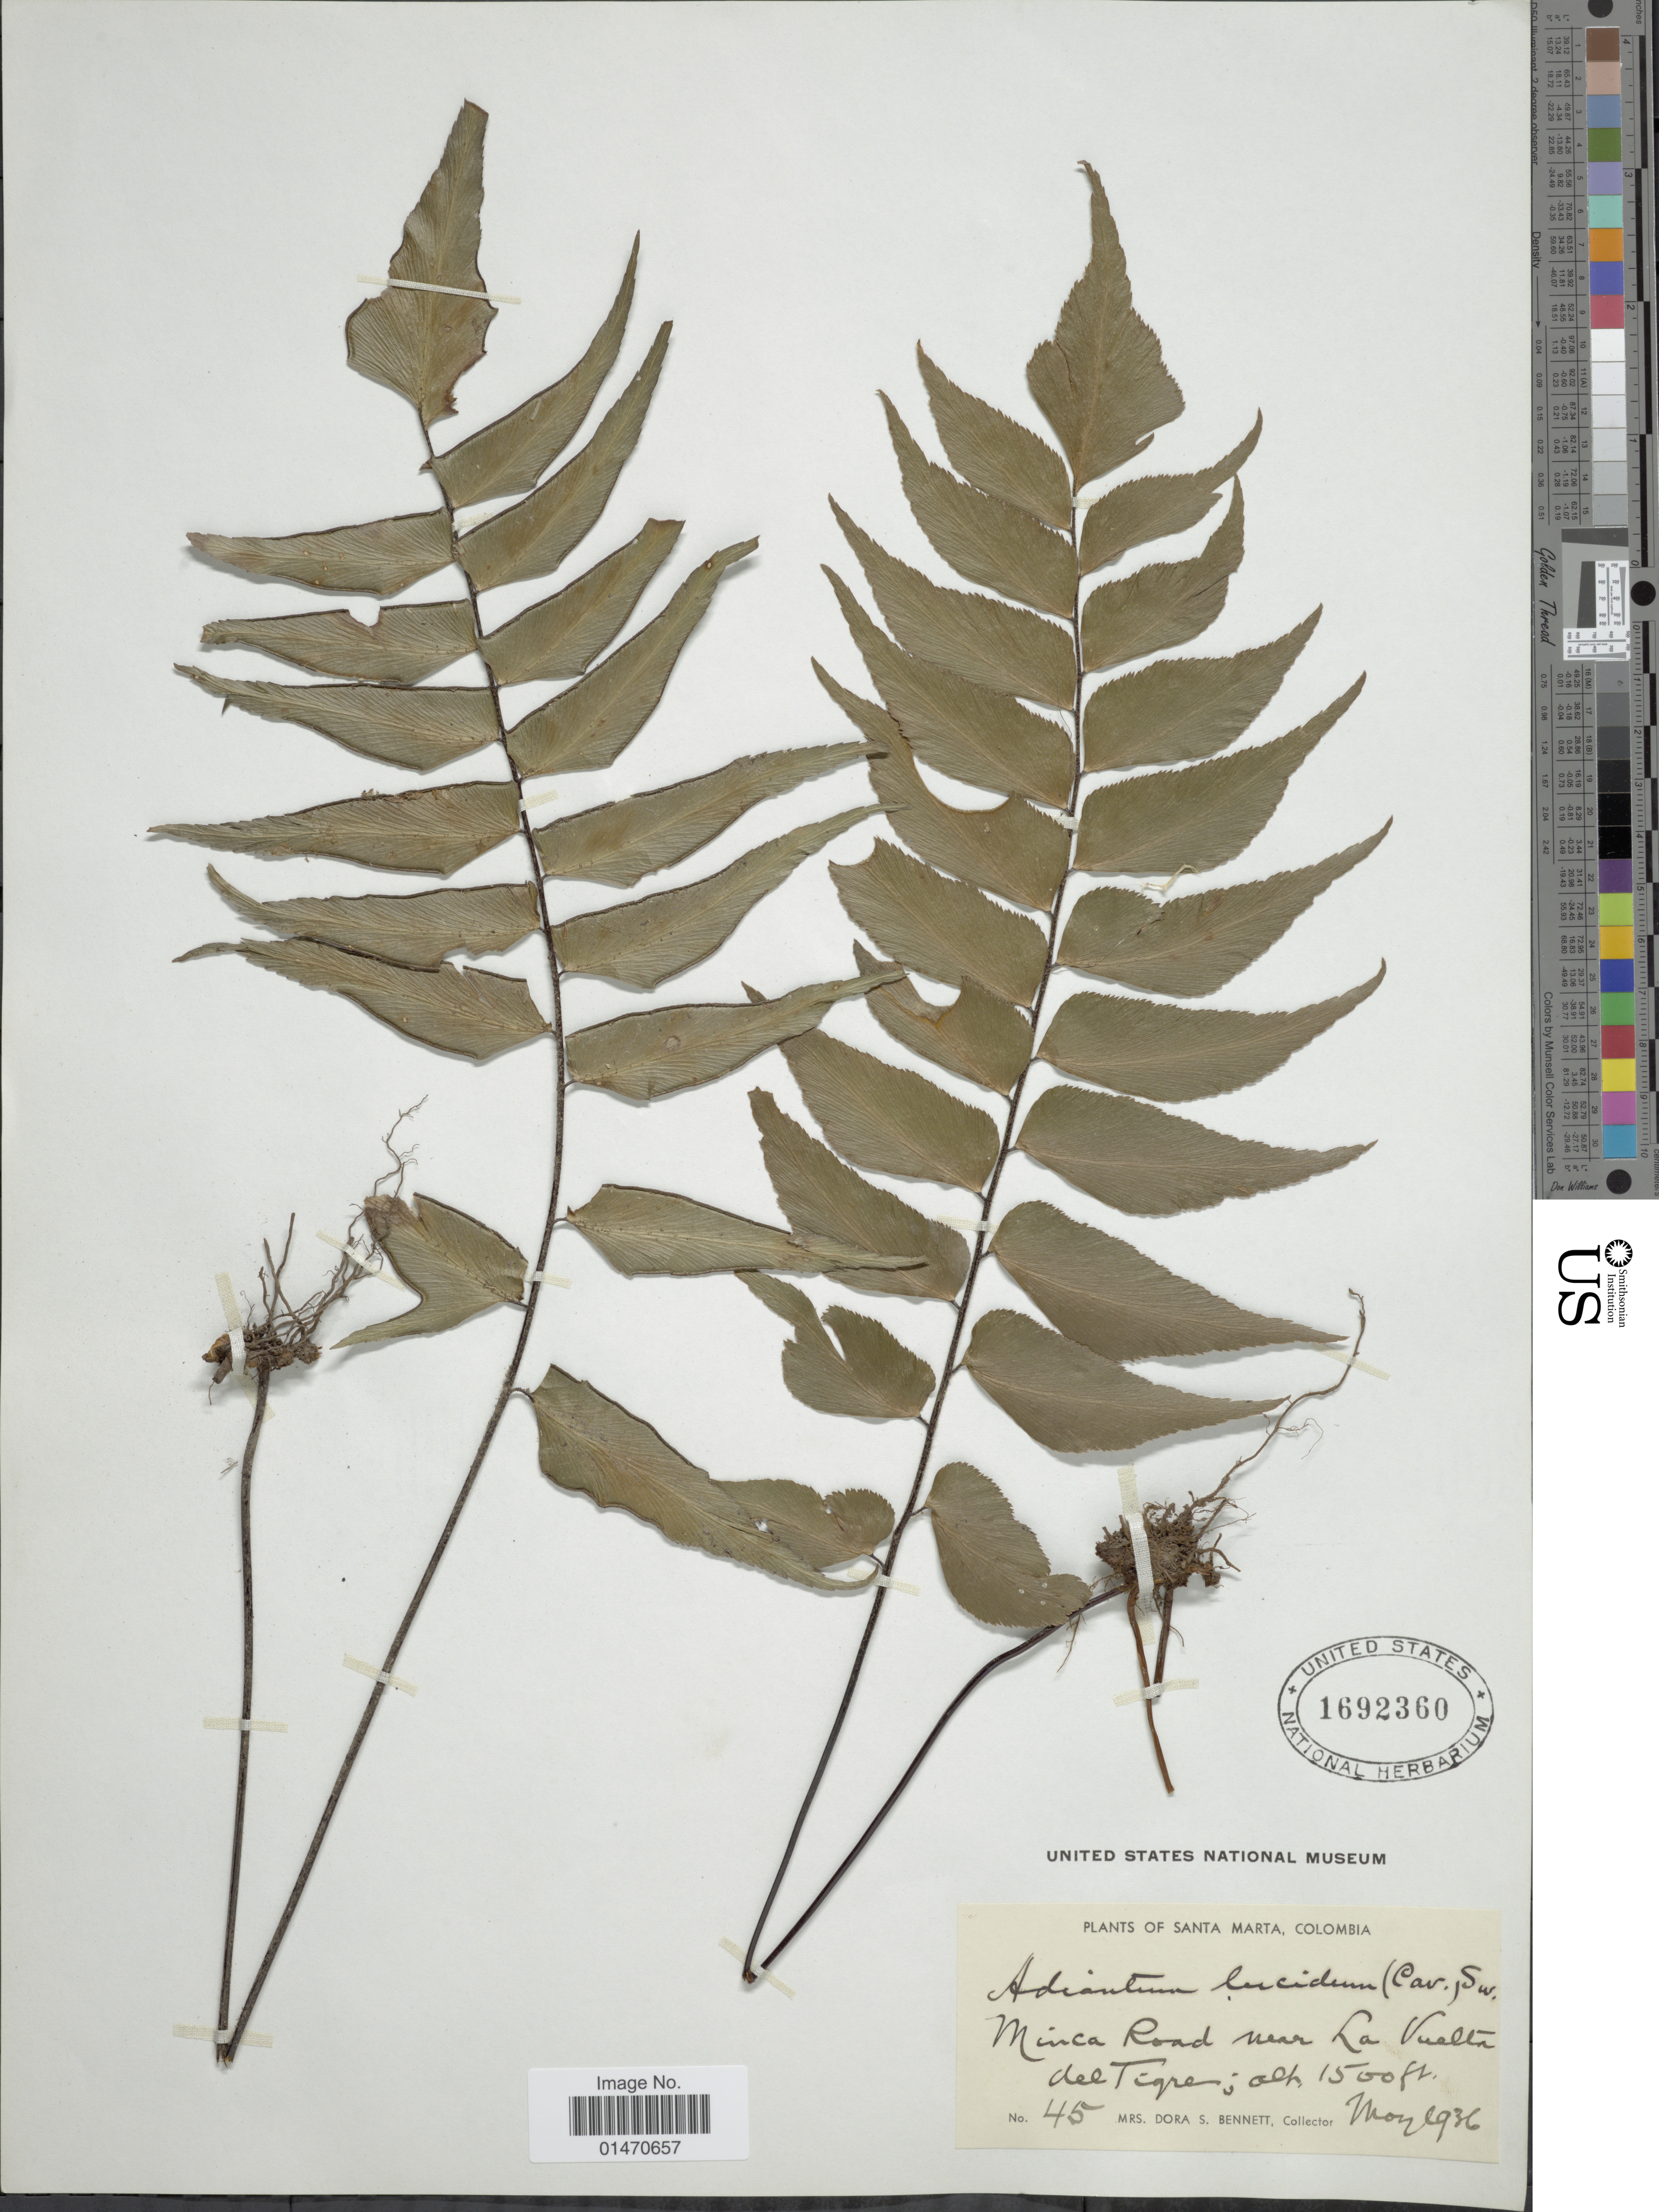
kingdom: Plantae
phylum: Tracheophyta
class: Polypodiopsida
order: Polypodiales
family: Pteridaceae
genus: Adiantum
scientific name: Adiantum lucidum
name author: (Cav.) Sw.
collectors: D. Bennett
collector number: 45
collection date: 1936-05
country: Colombia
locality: Santa Marta, Minca Road near La Vuelta del Tigre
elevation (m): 457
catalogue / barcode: US 1692360